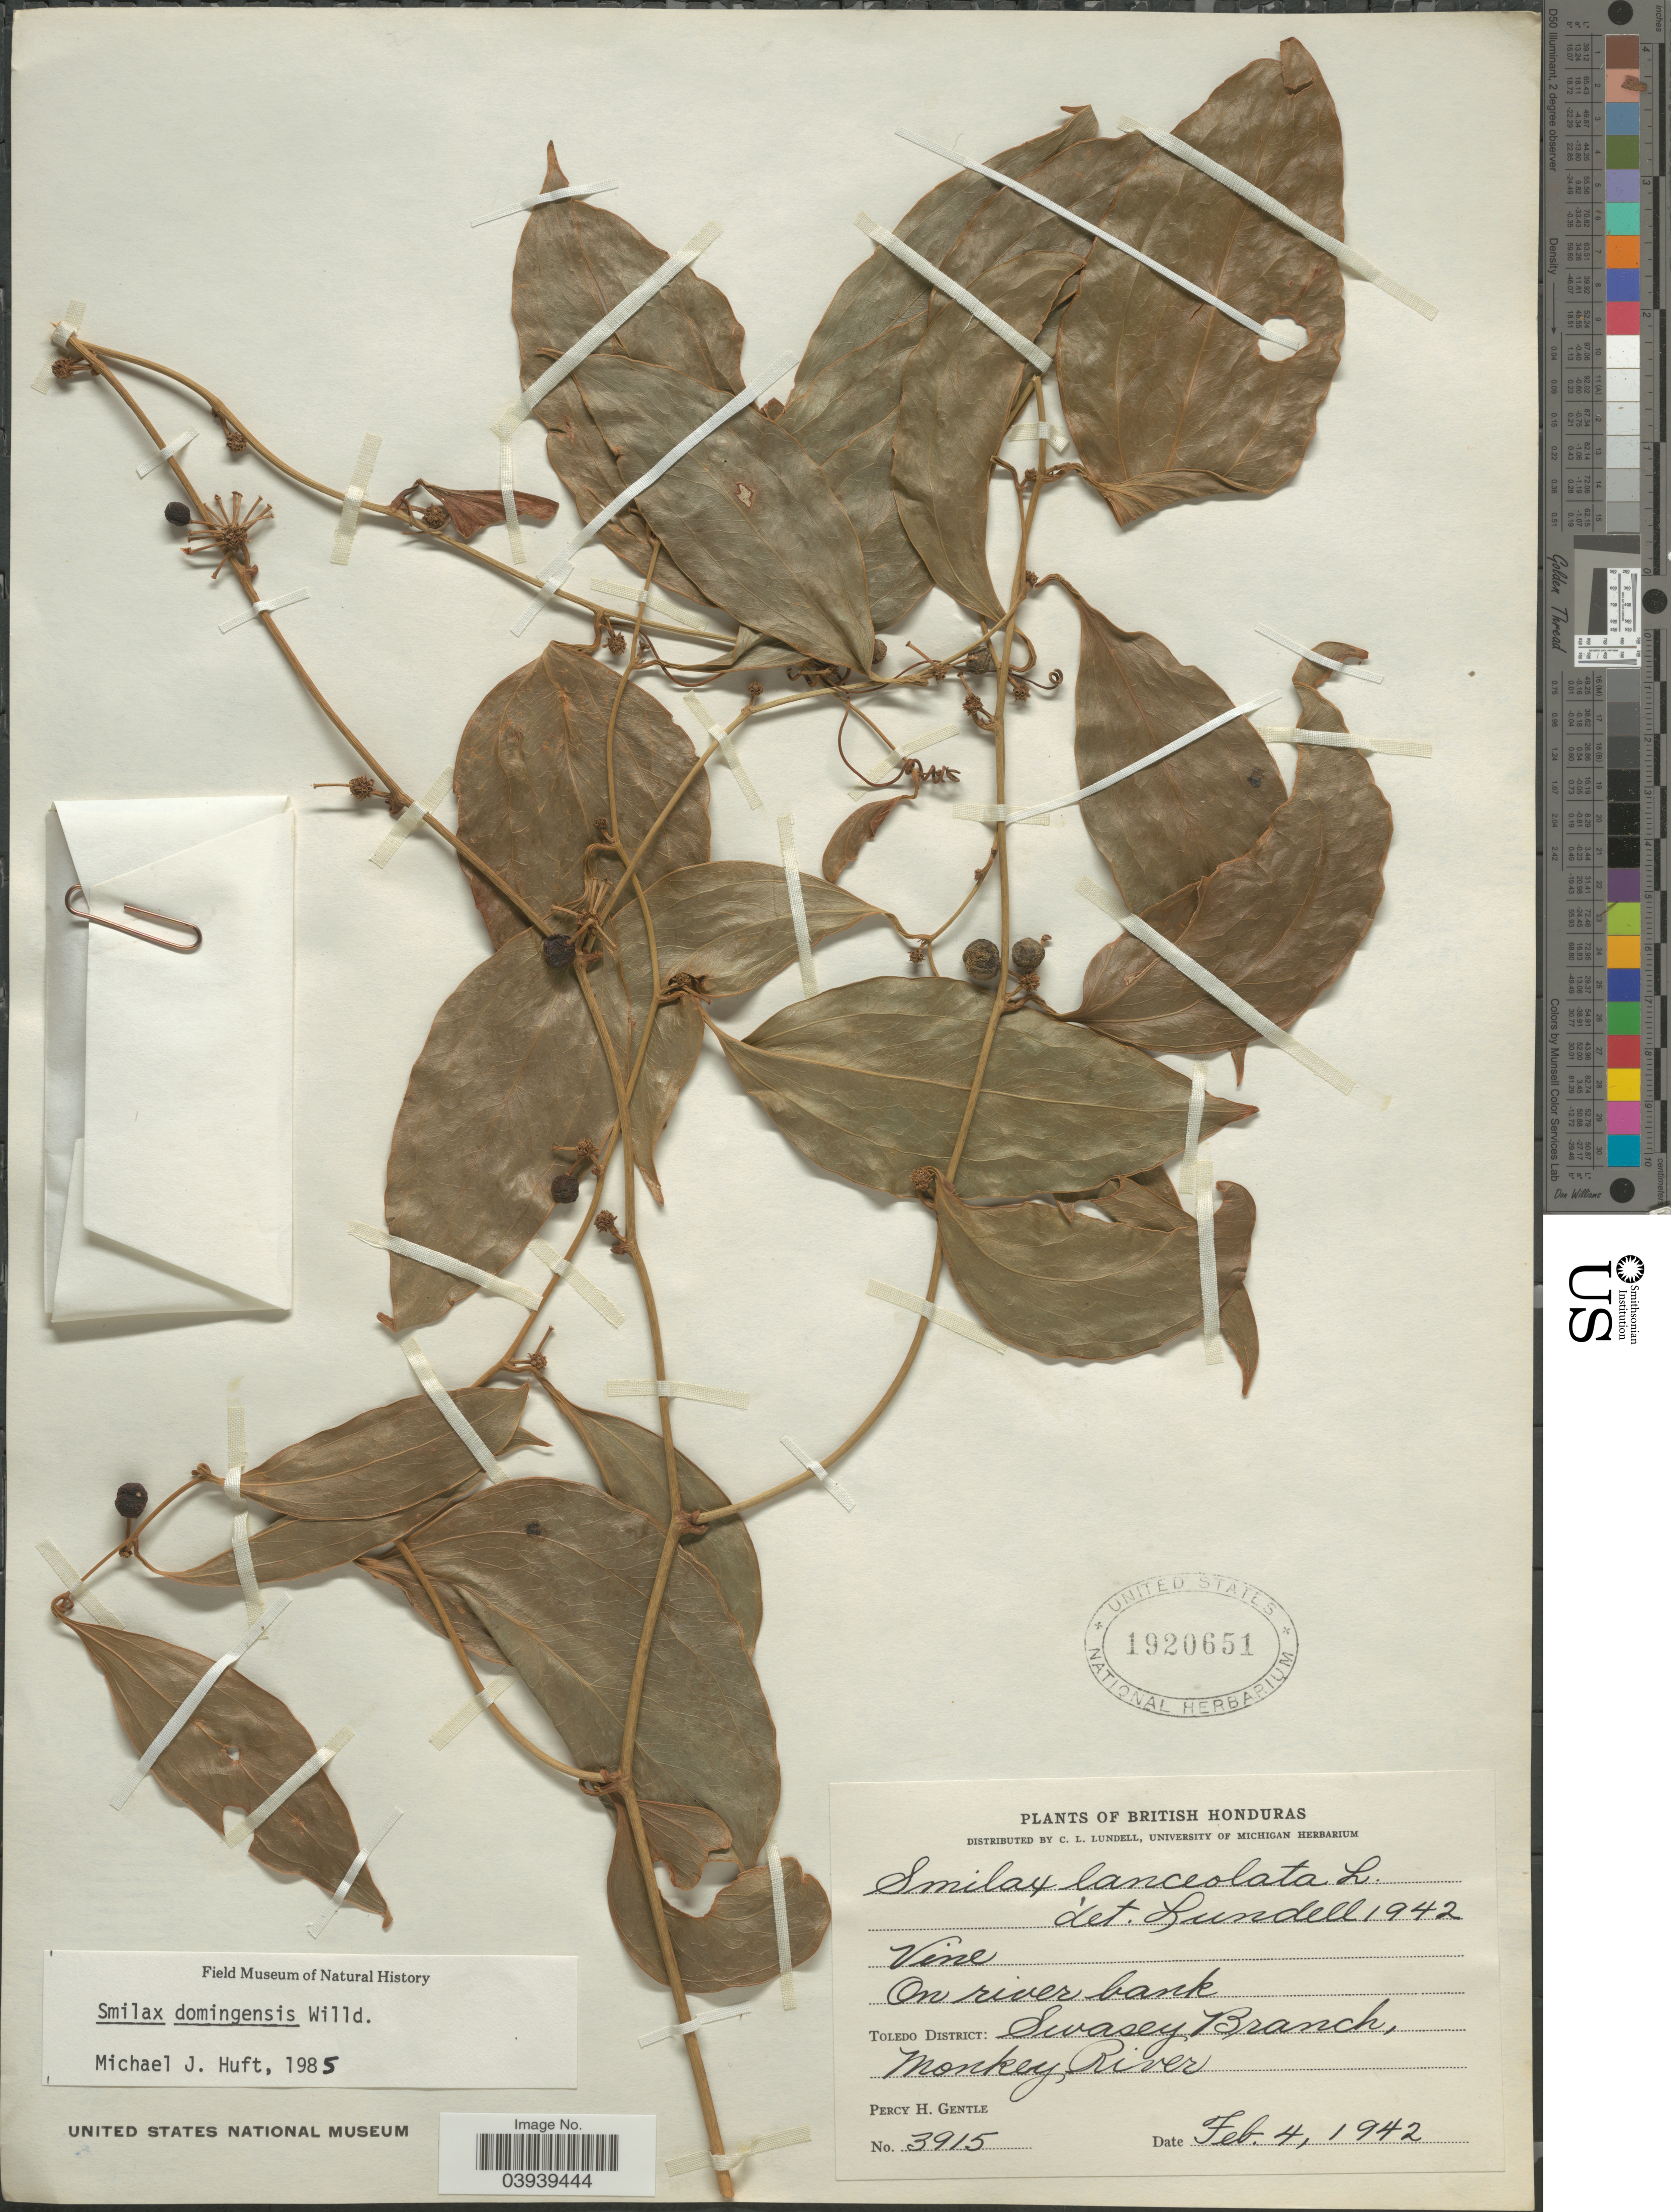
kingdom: Plantae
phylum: Tracheophyta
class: Liliopsida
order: Liliales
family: Smilacaceae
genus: Smilax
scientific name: Smilax domingensis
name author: Willd.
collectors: P. H. Gentle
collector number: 3915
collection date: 1942-02-04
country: Belize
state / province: Toledo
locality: British Honduras. Toledo District: Swasey Branch, Monkey River.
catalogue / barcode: US 1920651